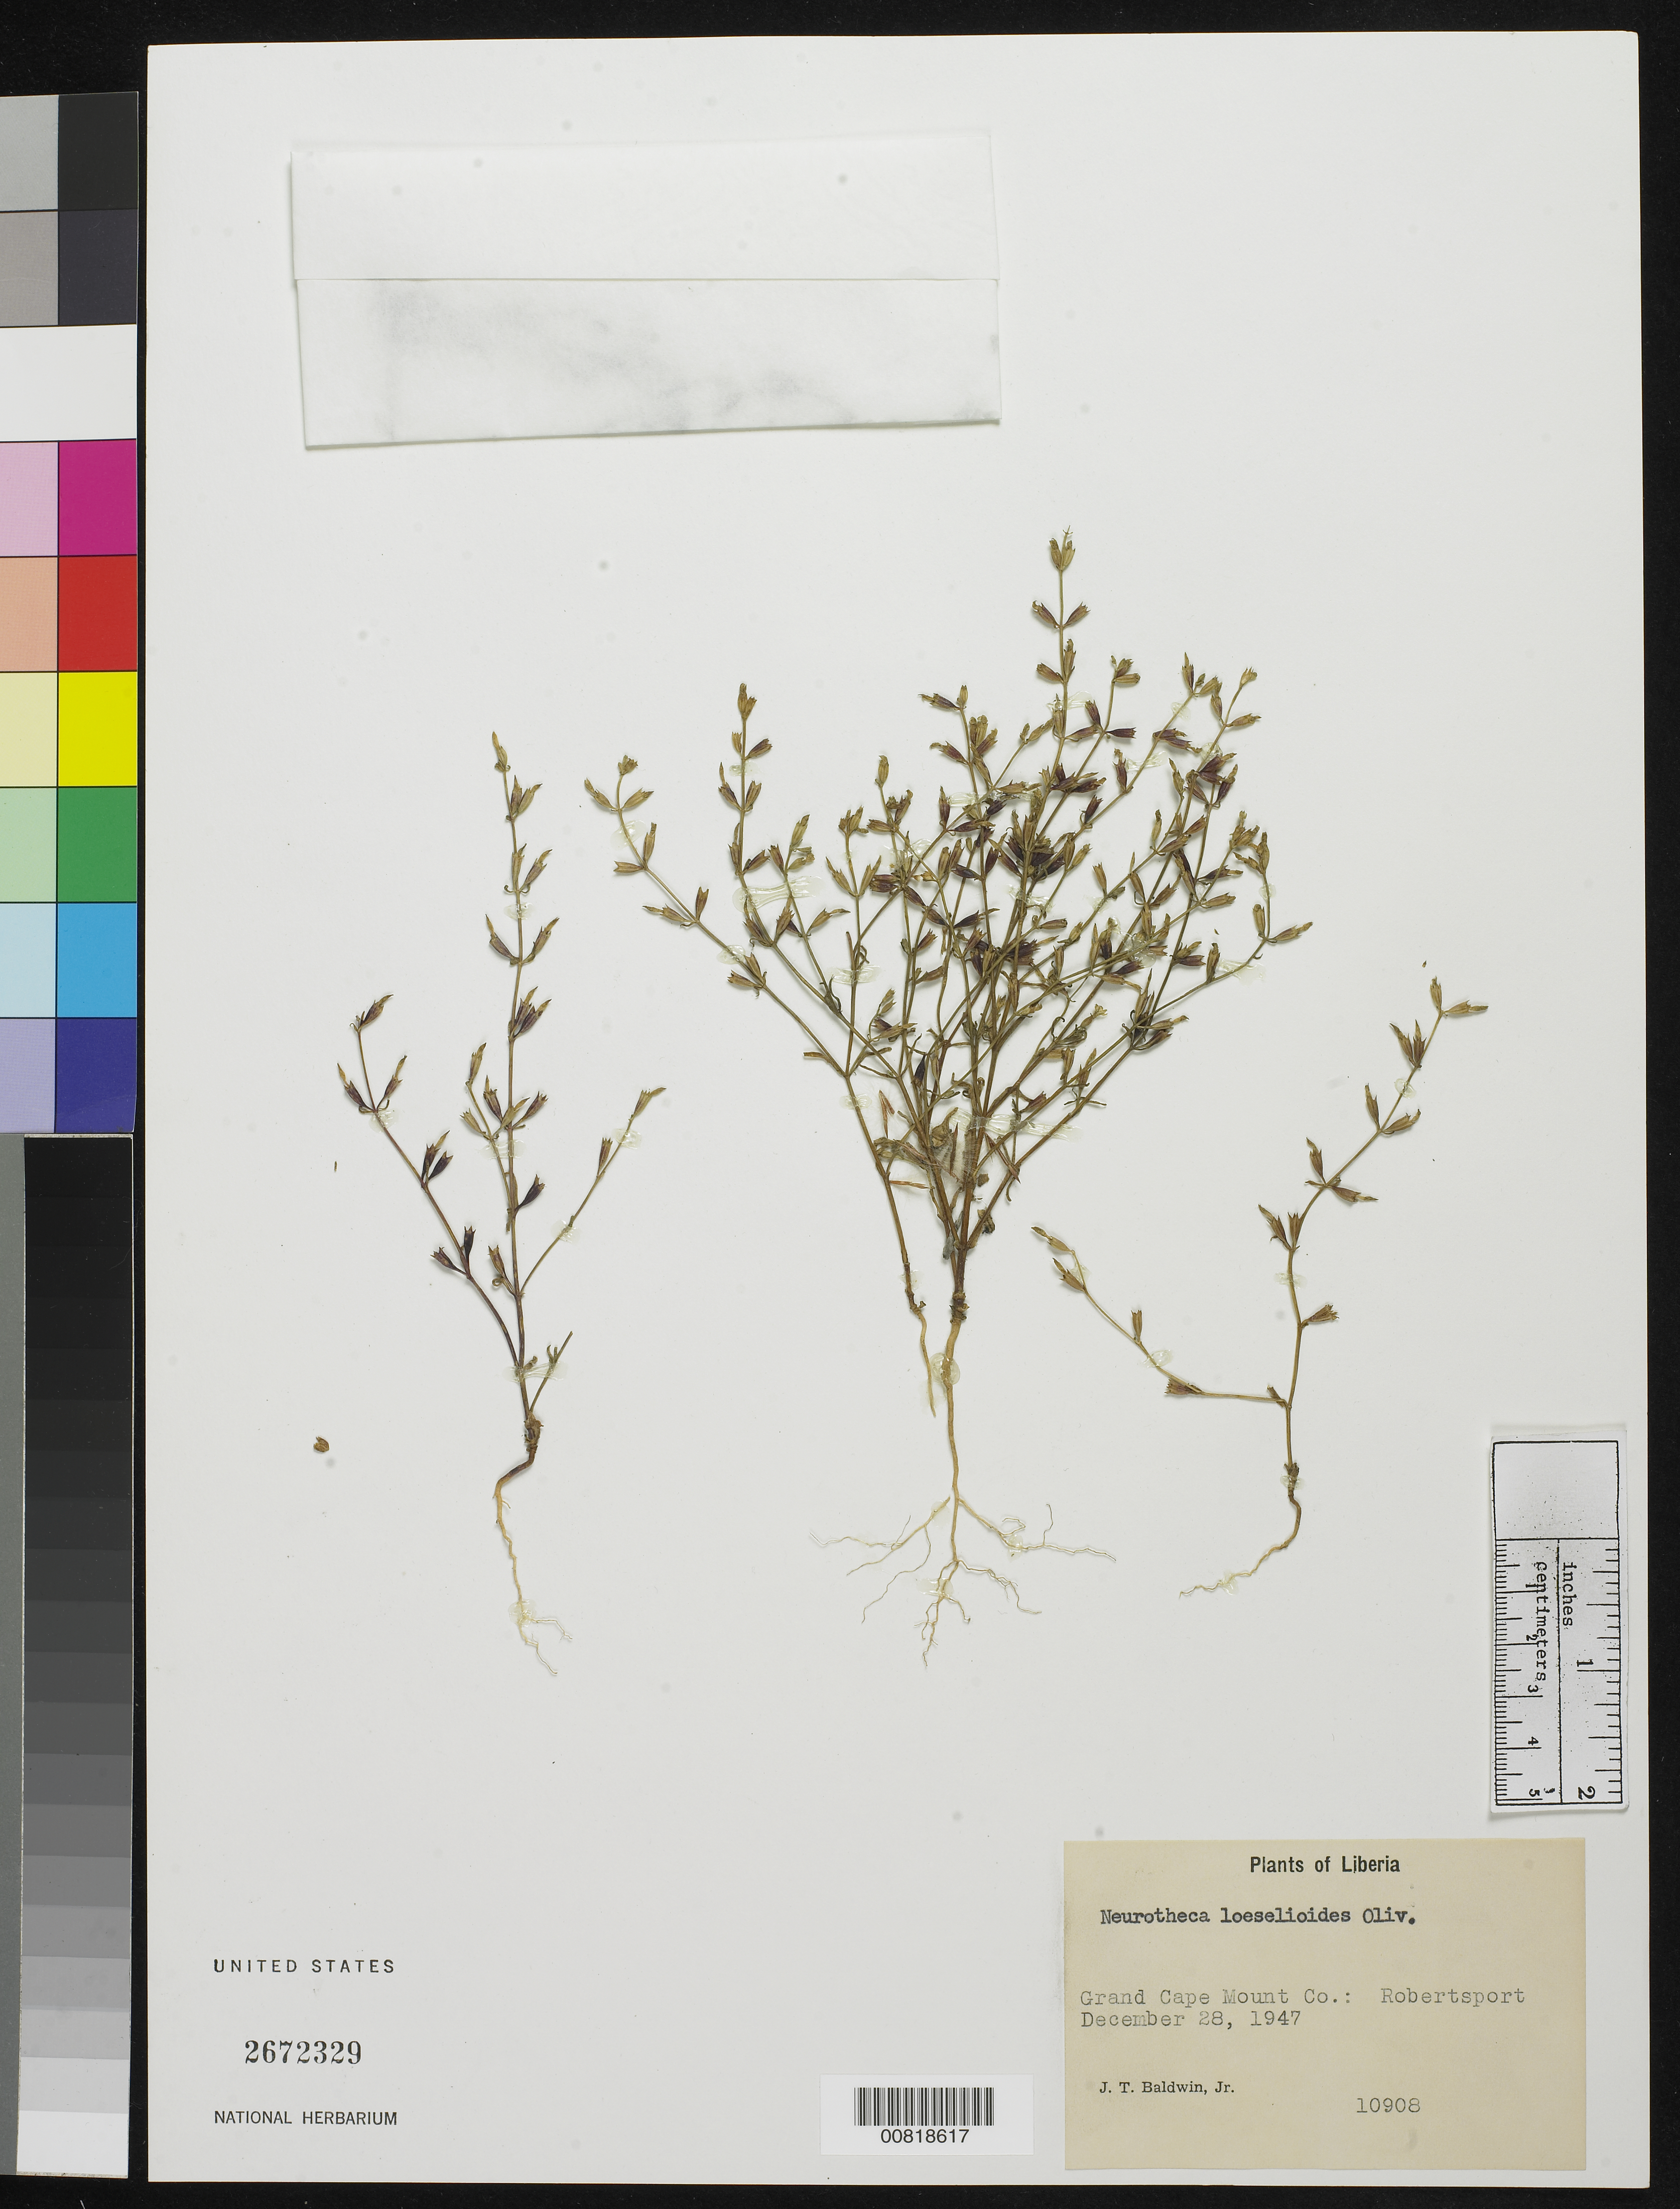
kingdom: Plantae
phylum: Tracheophyta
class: Magnoliopsida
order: Gentianales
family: Gentianaceae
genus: Neurotheca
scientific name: Neurotheca loeselioides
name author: Oliv.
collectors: J. T. Baldwin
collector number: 10908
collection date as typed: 28 Dec 1947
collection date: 1947-12-28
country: Liberia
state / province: Grand Cape Mount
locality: Robertsport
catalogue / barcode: US 2672329